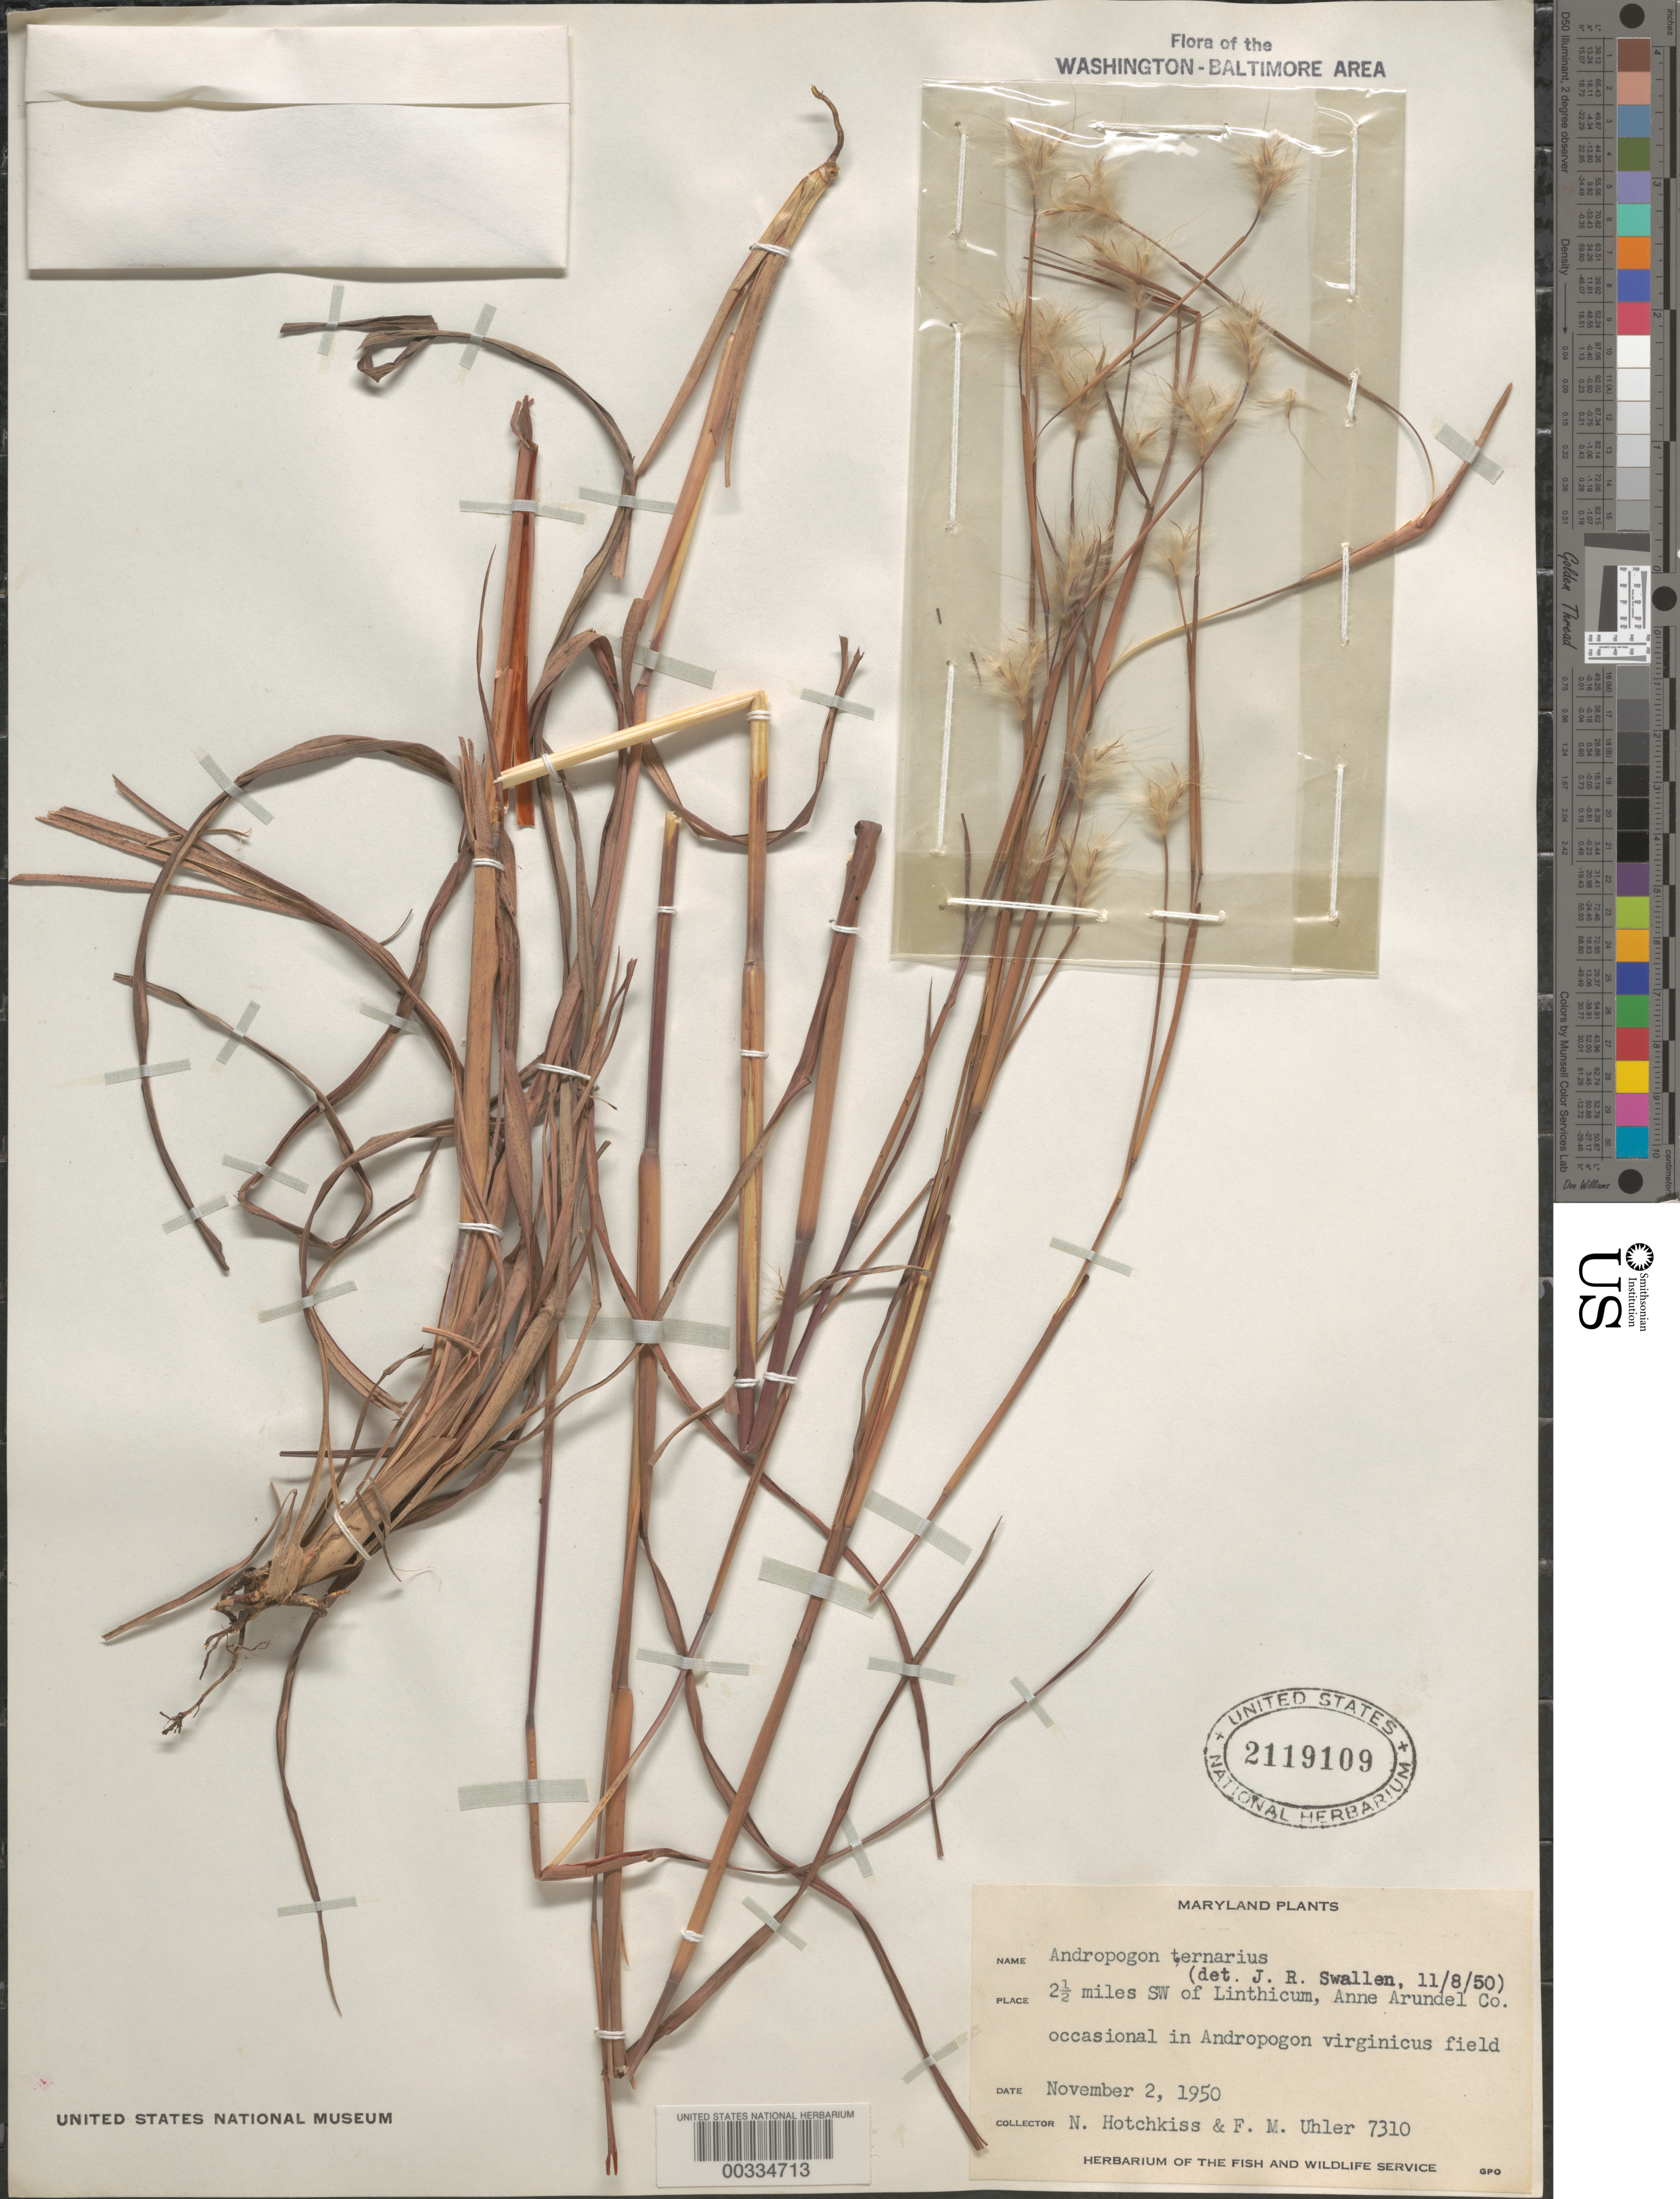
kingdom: Plantae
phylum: Tracheophyta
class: Liliopsida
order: Poales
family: Poaceae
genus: Andropogon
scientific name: Andropogon ternarius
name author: Michx.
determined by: Swallen, Jason R.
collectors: N. Hotchkiss & F. M. Uhler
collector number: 7310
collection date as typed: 02 Nov 1950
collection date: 1950-11-02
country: United States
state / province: Maryland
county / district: Anne Arundel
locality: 2 1/2 miles SW of Linthicum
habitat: Occasional in Andropogon virginicus field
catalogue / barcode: US 2119109